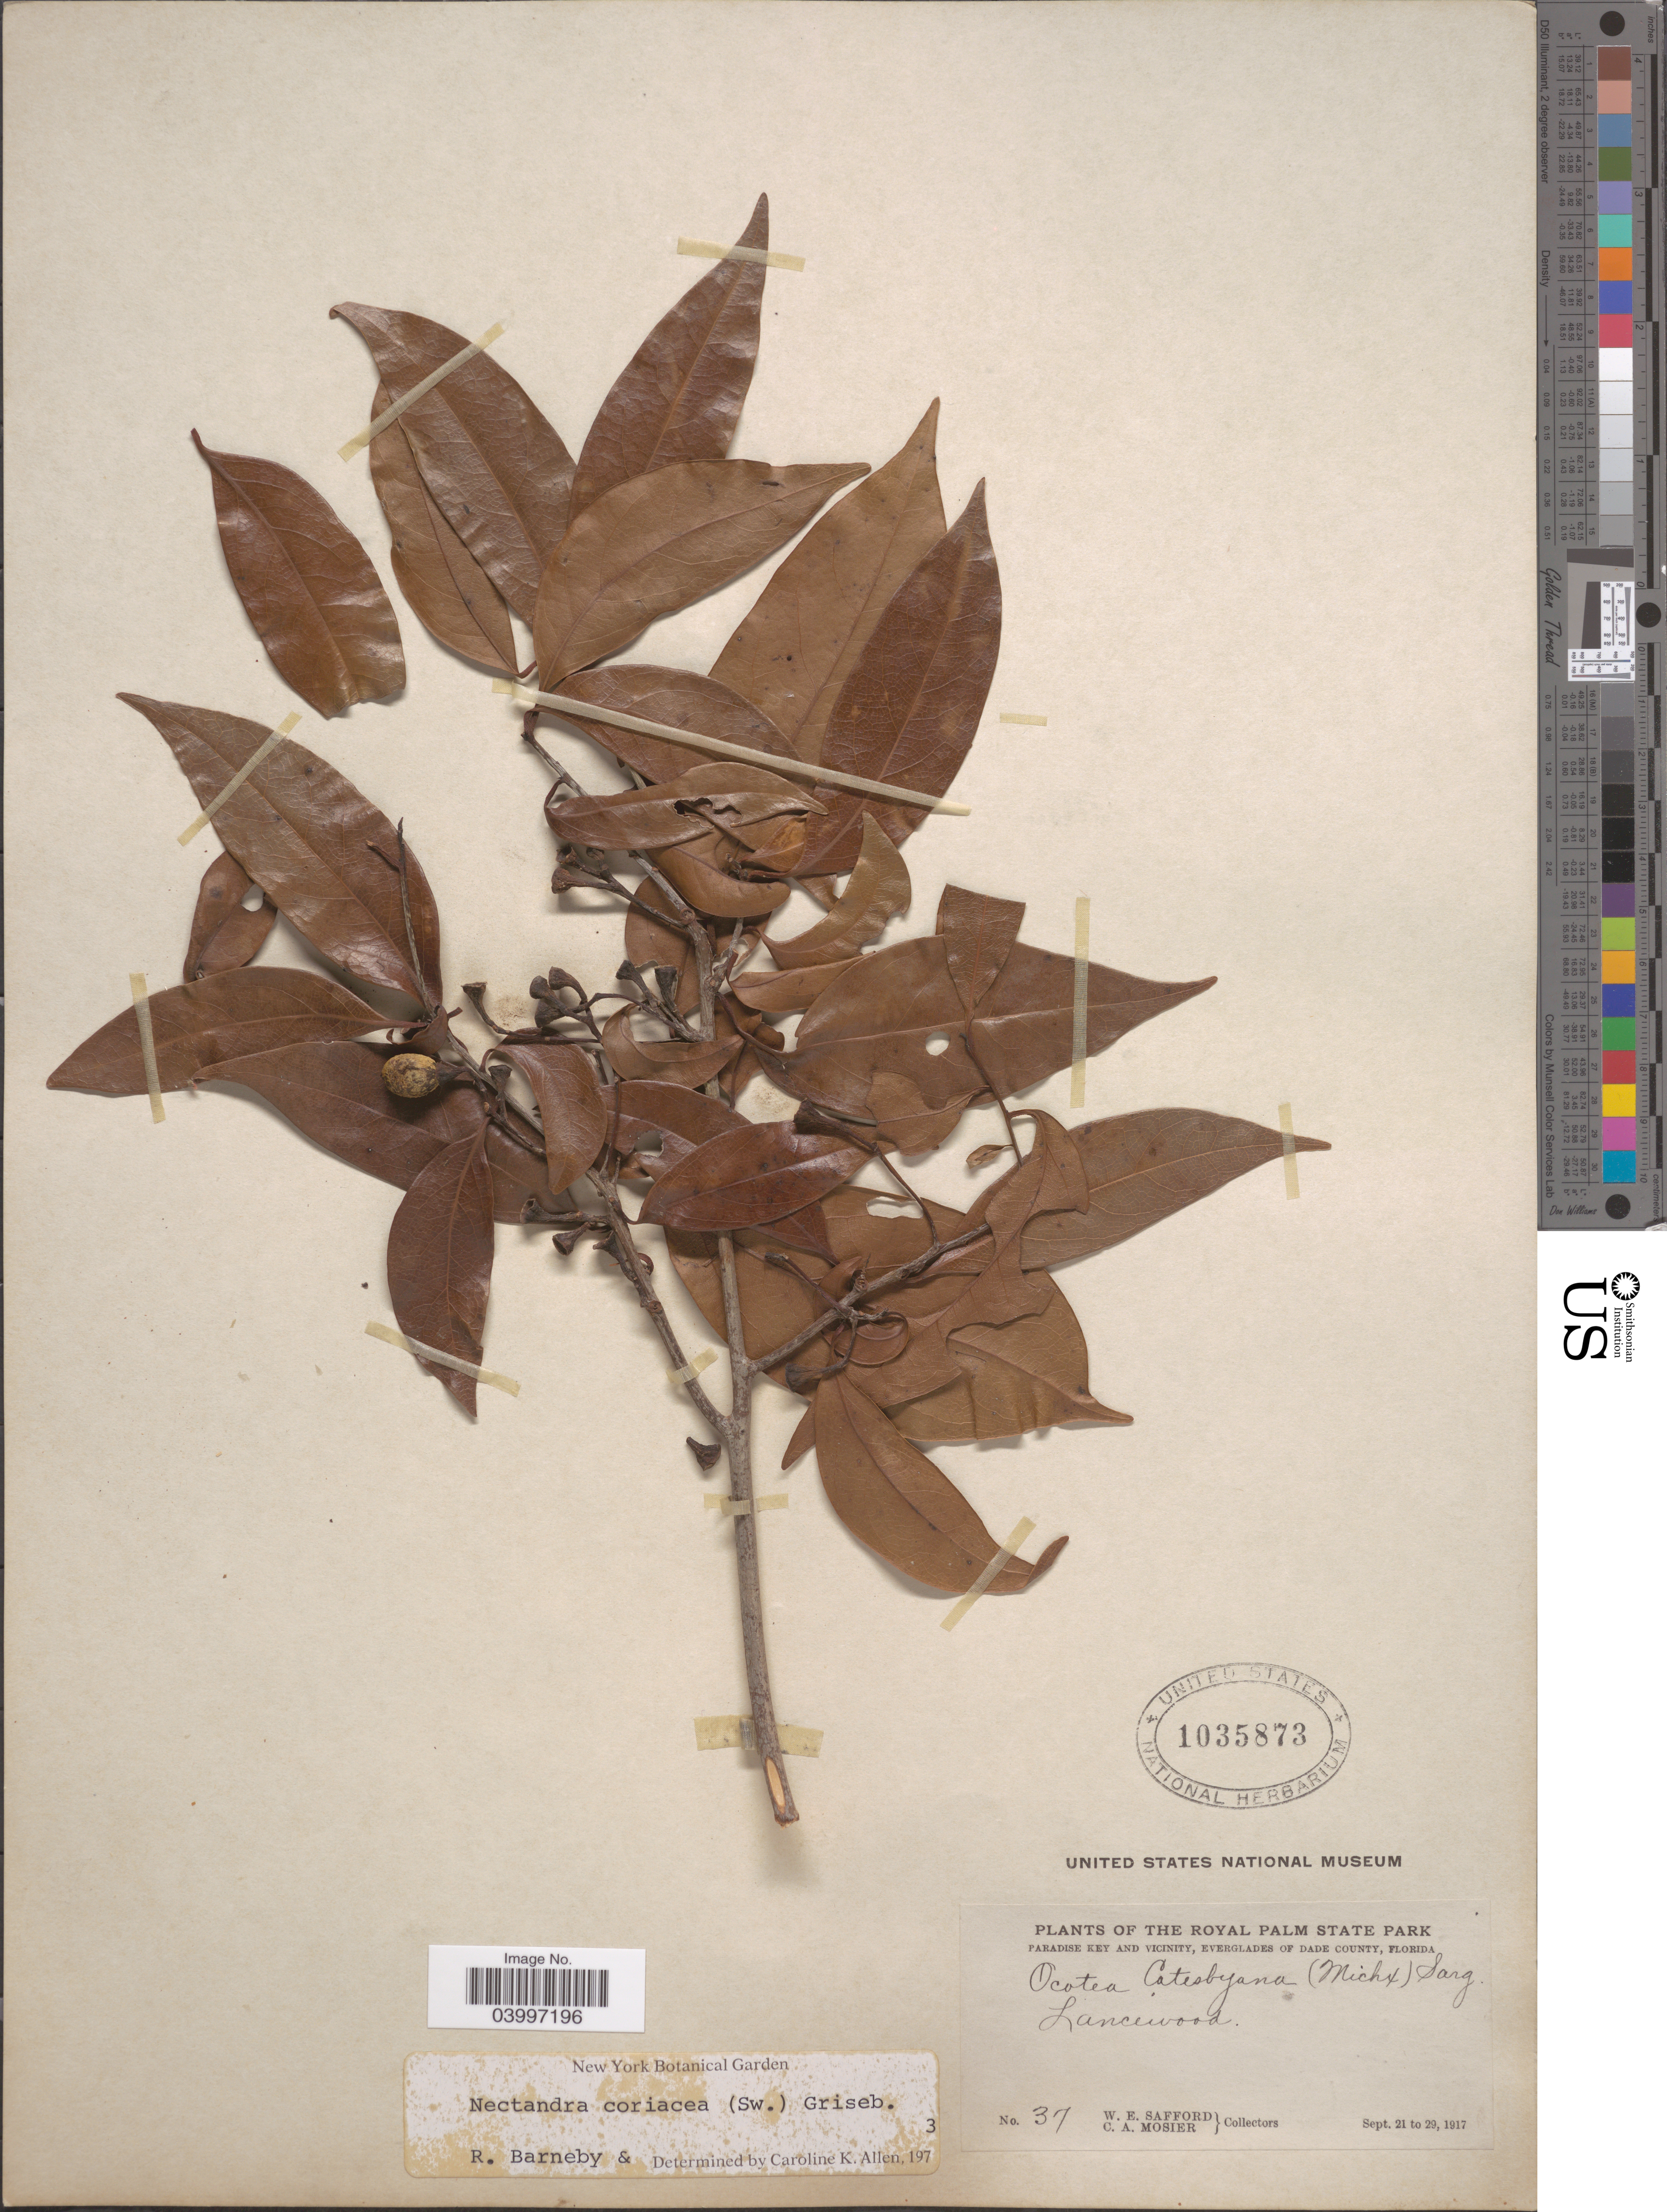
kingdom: Plantae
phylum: Tracheophyta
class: Magnoliopsida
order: Laurales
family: Lauraceae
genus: Nectandra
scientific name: Nectandra coriacea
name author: (Sw.) Griseb.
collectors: W. E. Safford & C. A. Mosier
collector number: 37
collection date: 1917-09-21/1917-09-29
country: United States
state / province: Florida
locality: The Royal Palm State Park. Paradise Key and Vicinity, Everglades of Dade County.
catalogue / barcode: US 1035873